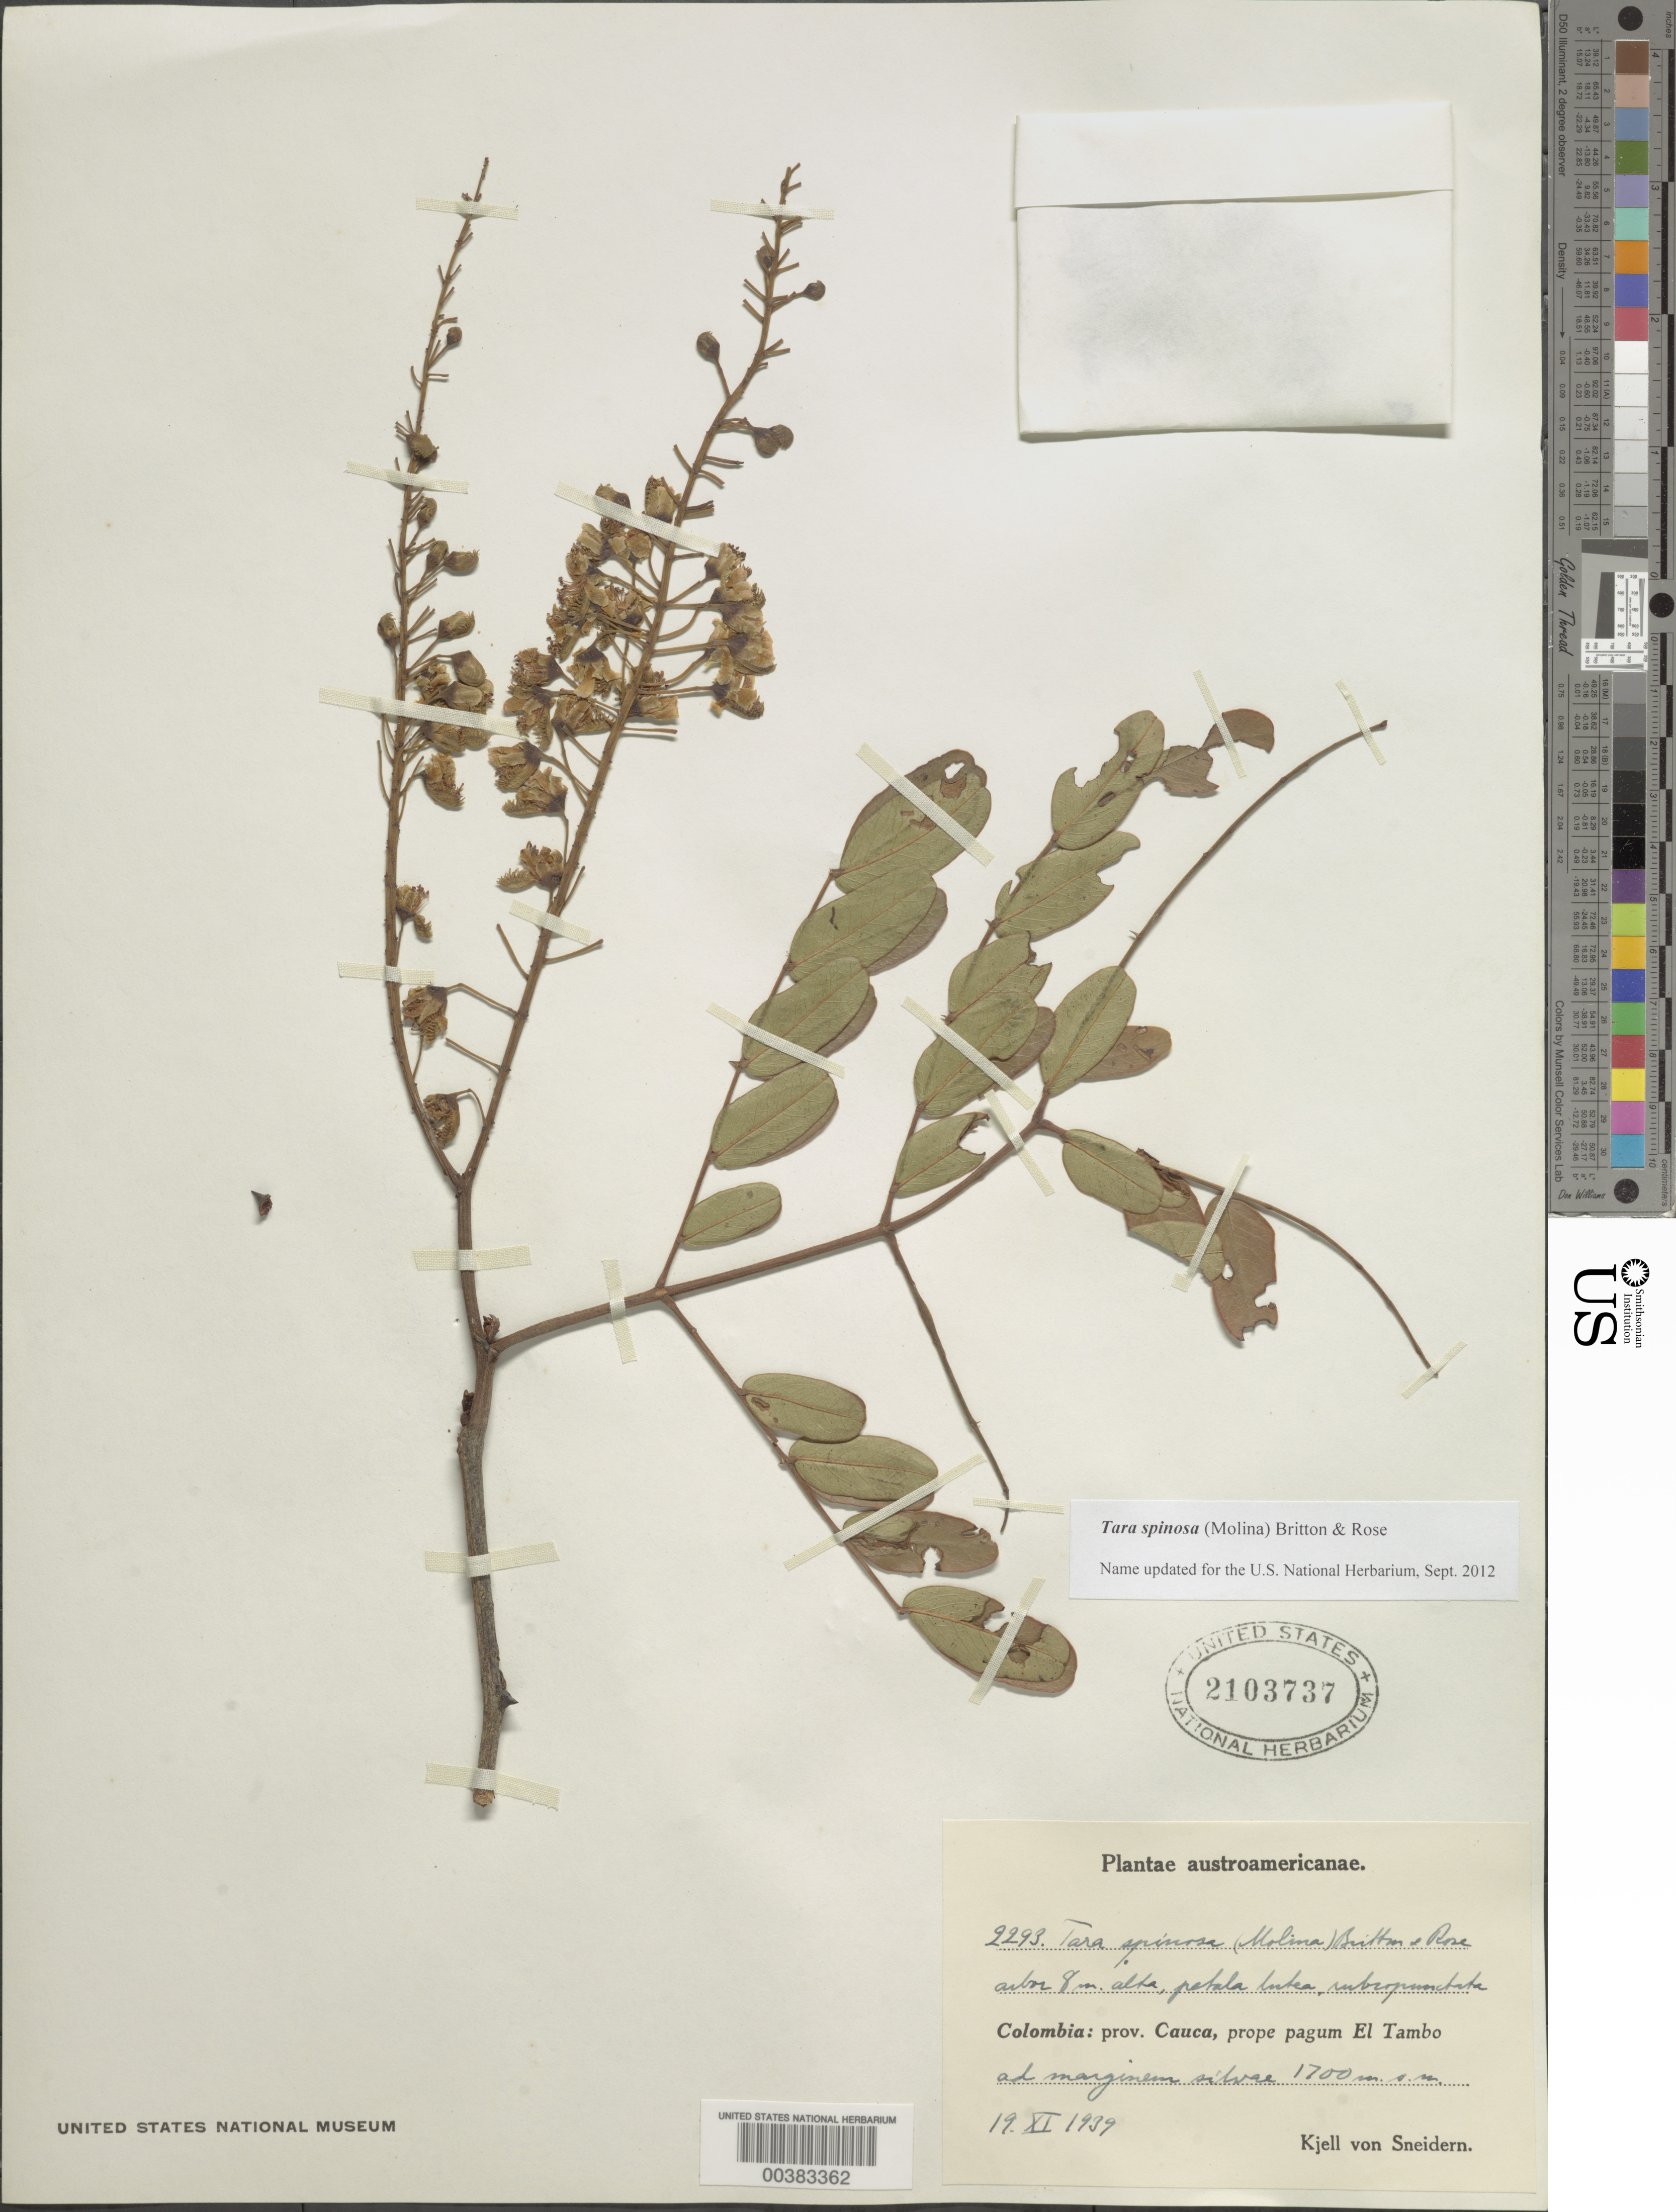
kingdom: Plantae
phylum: Tracheophyta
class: Magnoliopsida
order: Fabales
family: Fabaceae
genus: Tara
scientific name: Tara spinosa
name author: (Molina) Britton & Rose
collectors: K. von Sneidern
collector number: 2293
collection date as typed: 19 Nov 1939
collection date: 1939-11-19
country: Colombia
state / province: Cauca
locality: Prope Pagum El Tambo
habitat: Ad marginem silvae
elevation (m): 1700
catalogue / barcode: US 2103737